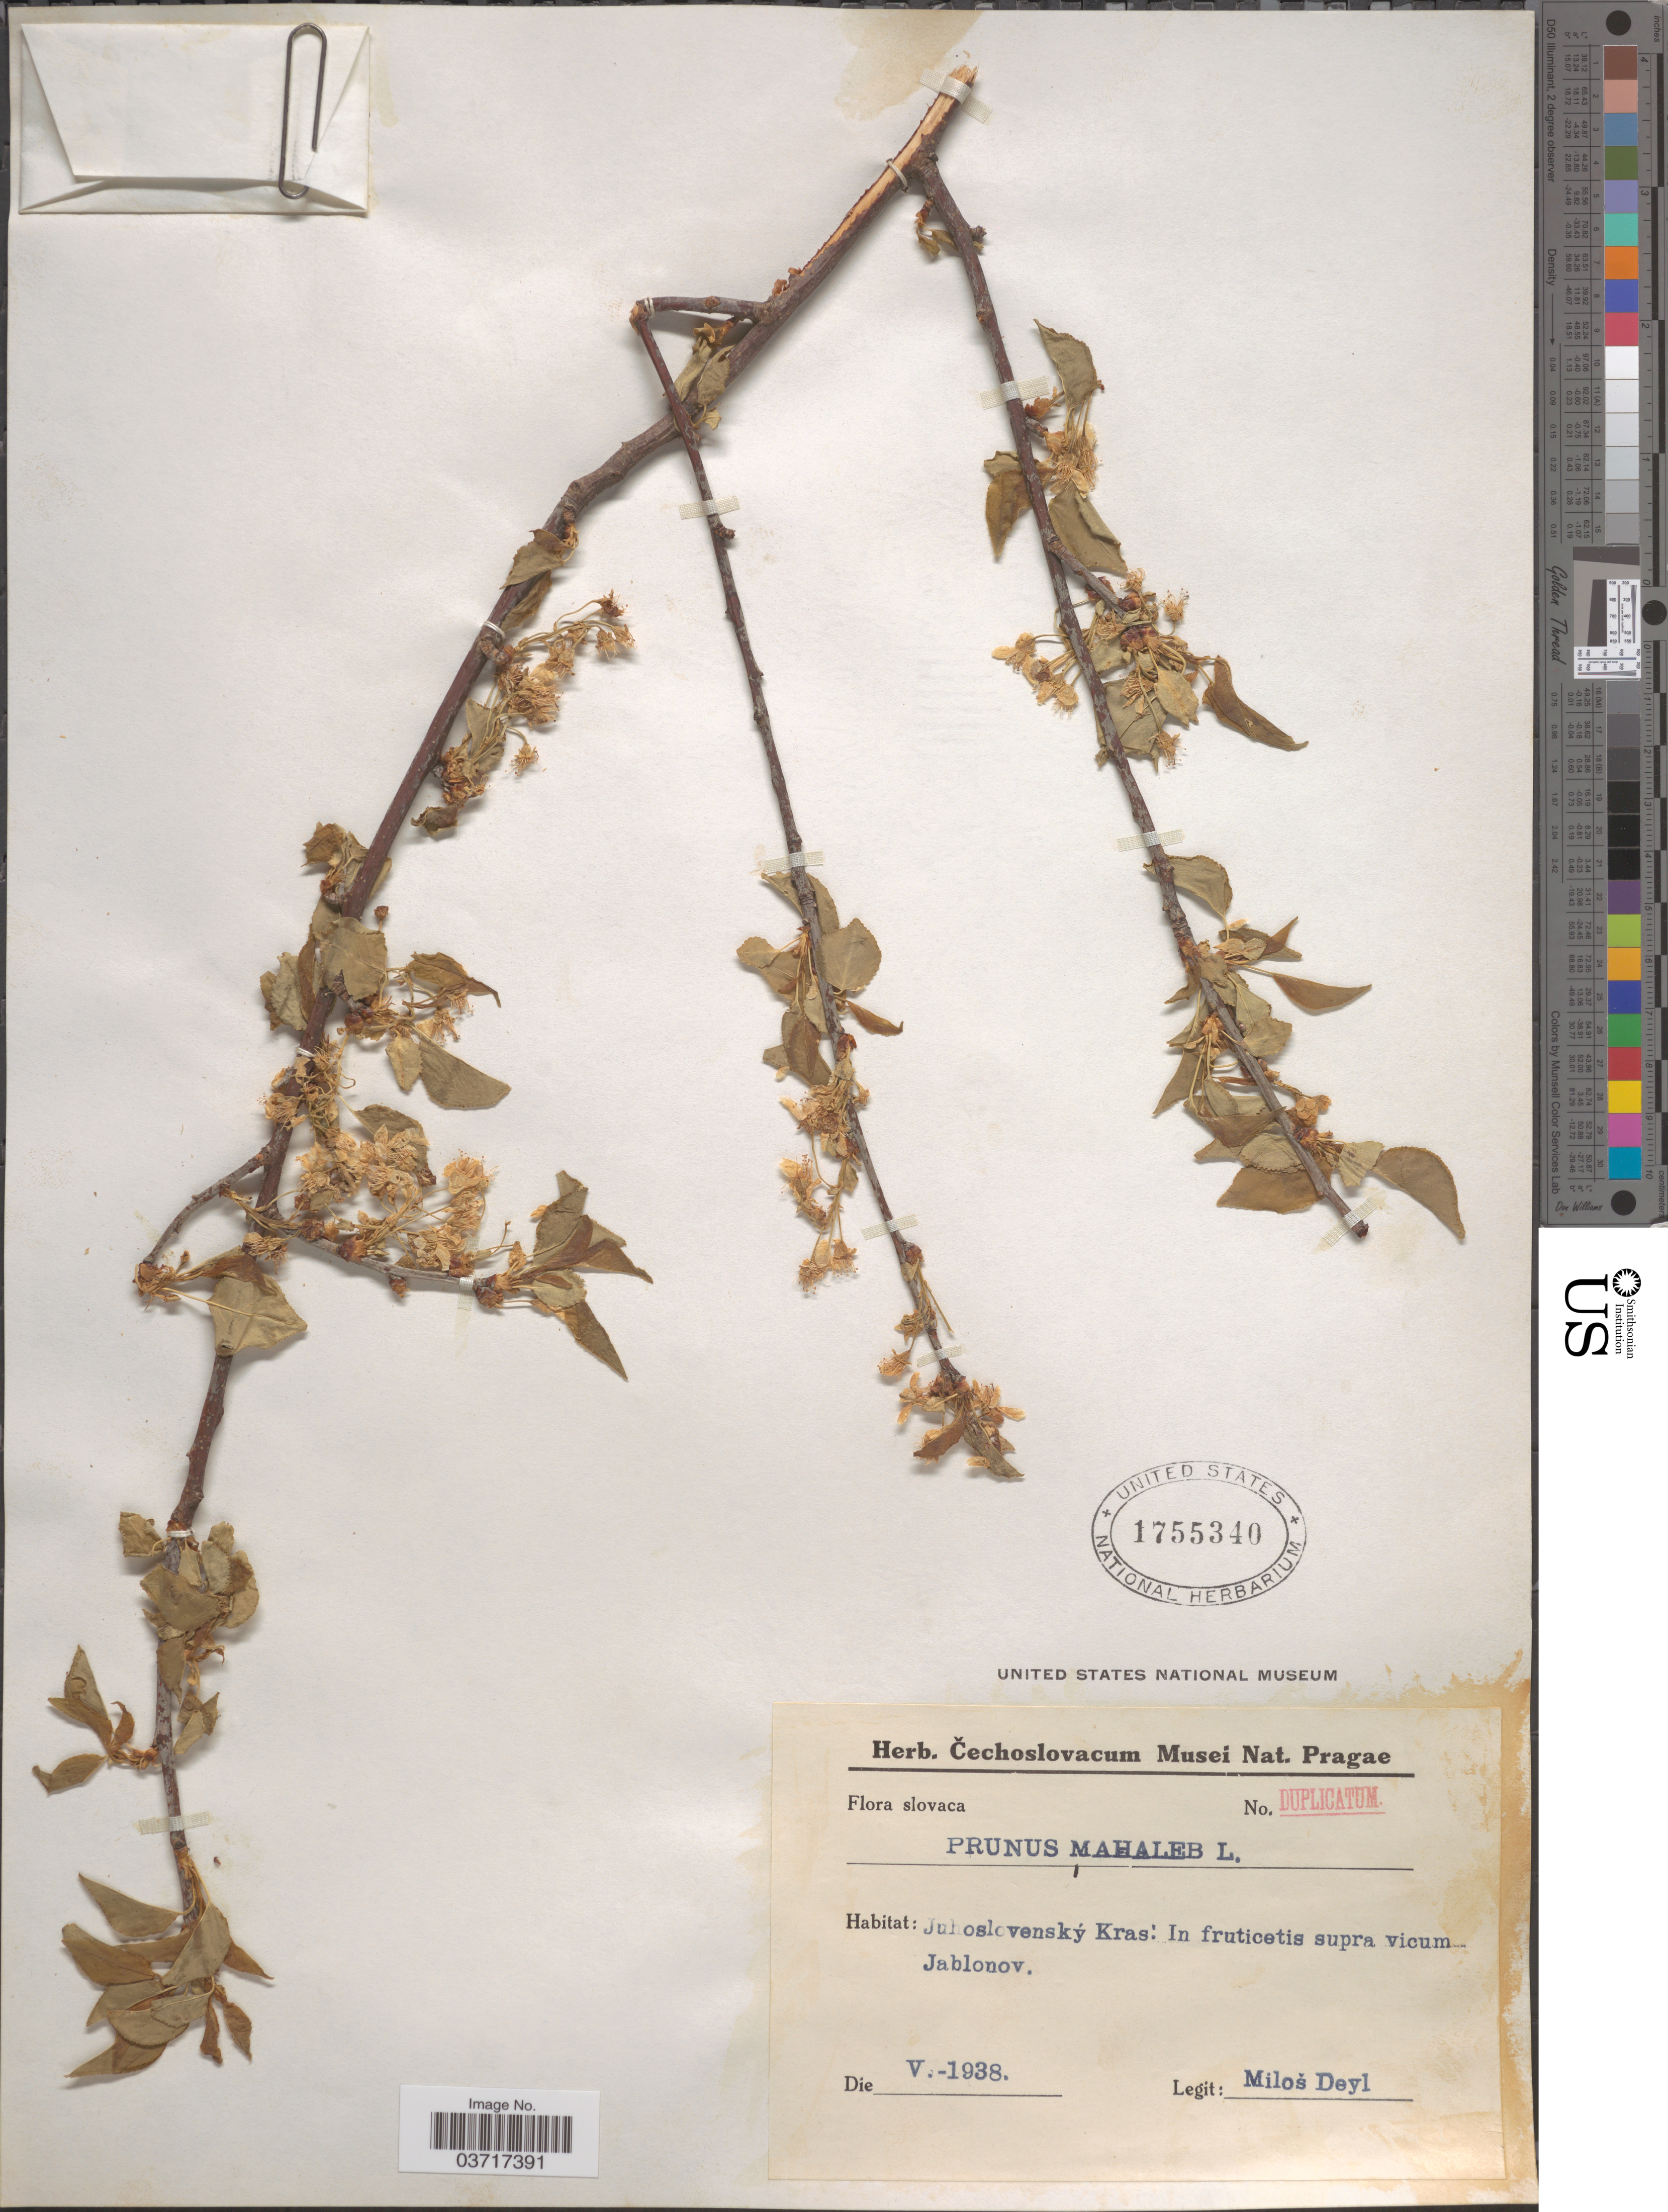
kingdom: Plantae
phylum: Tracheophyta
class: Magnoliopsida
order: Rosales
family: Rosaceae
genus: Prunus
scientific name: Prunus mahaleb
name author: L.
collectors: M. Deyl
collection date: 1938-05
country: Slovakia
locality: Juhoslovenský Kras: In fruticetis supra vicum Jablonov.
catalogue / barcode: US 1755340